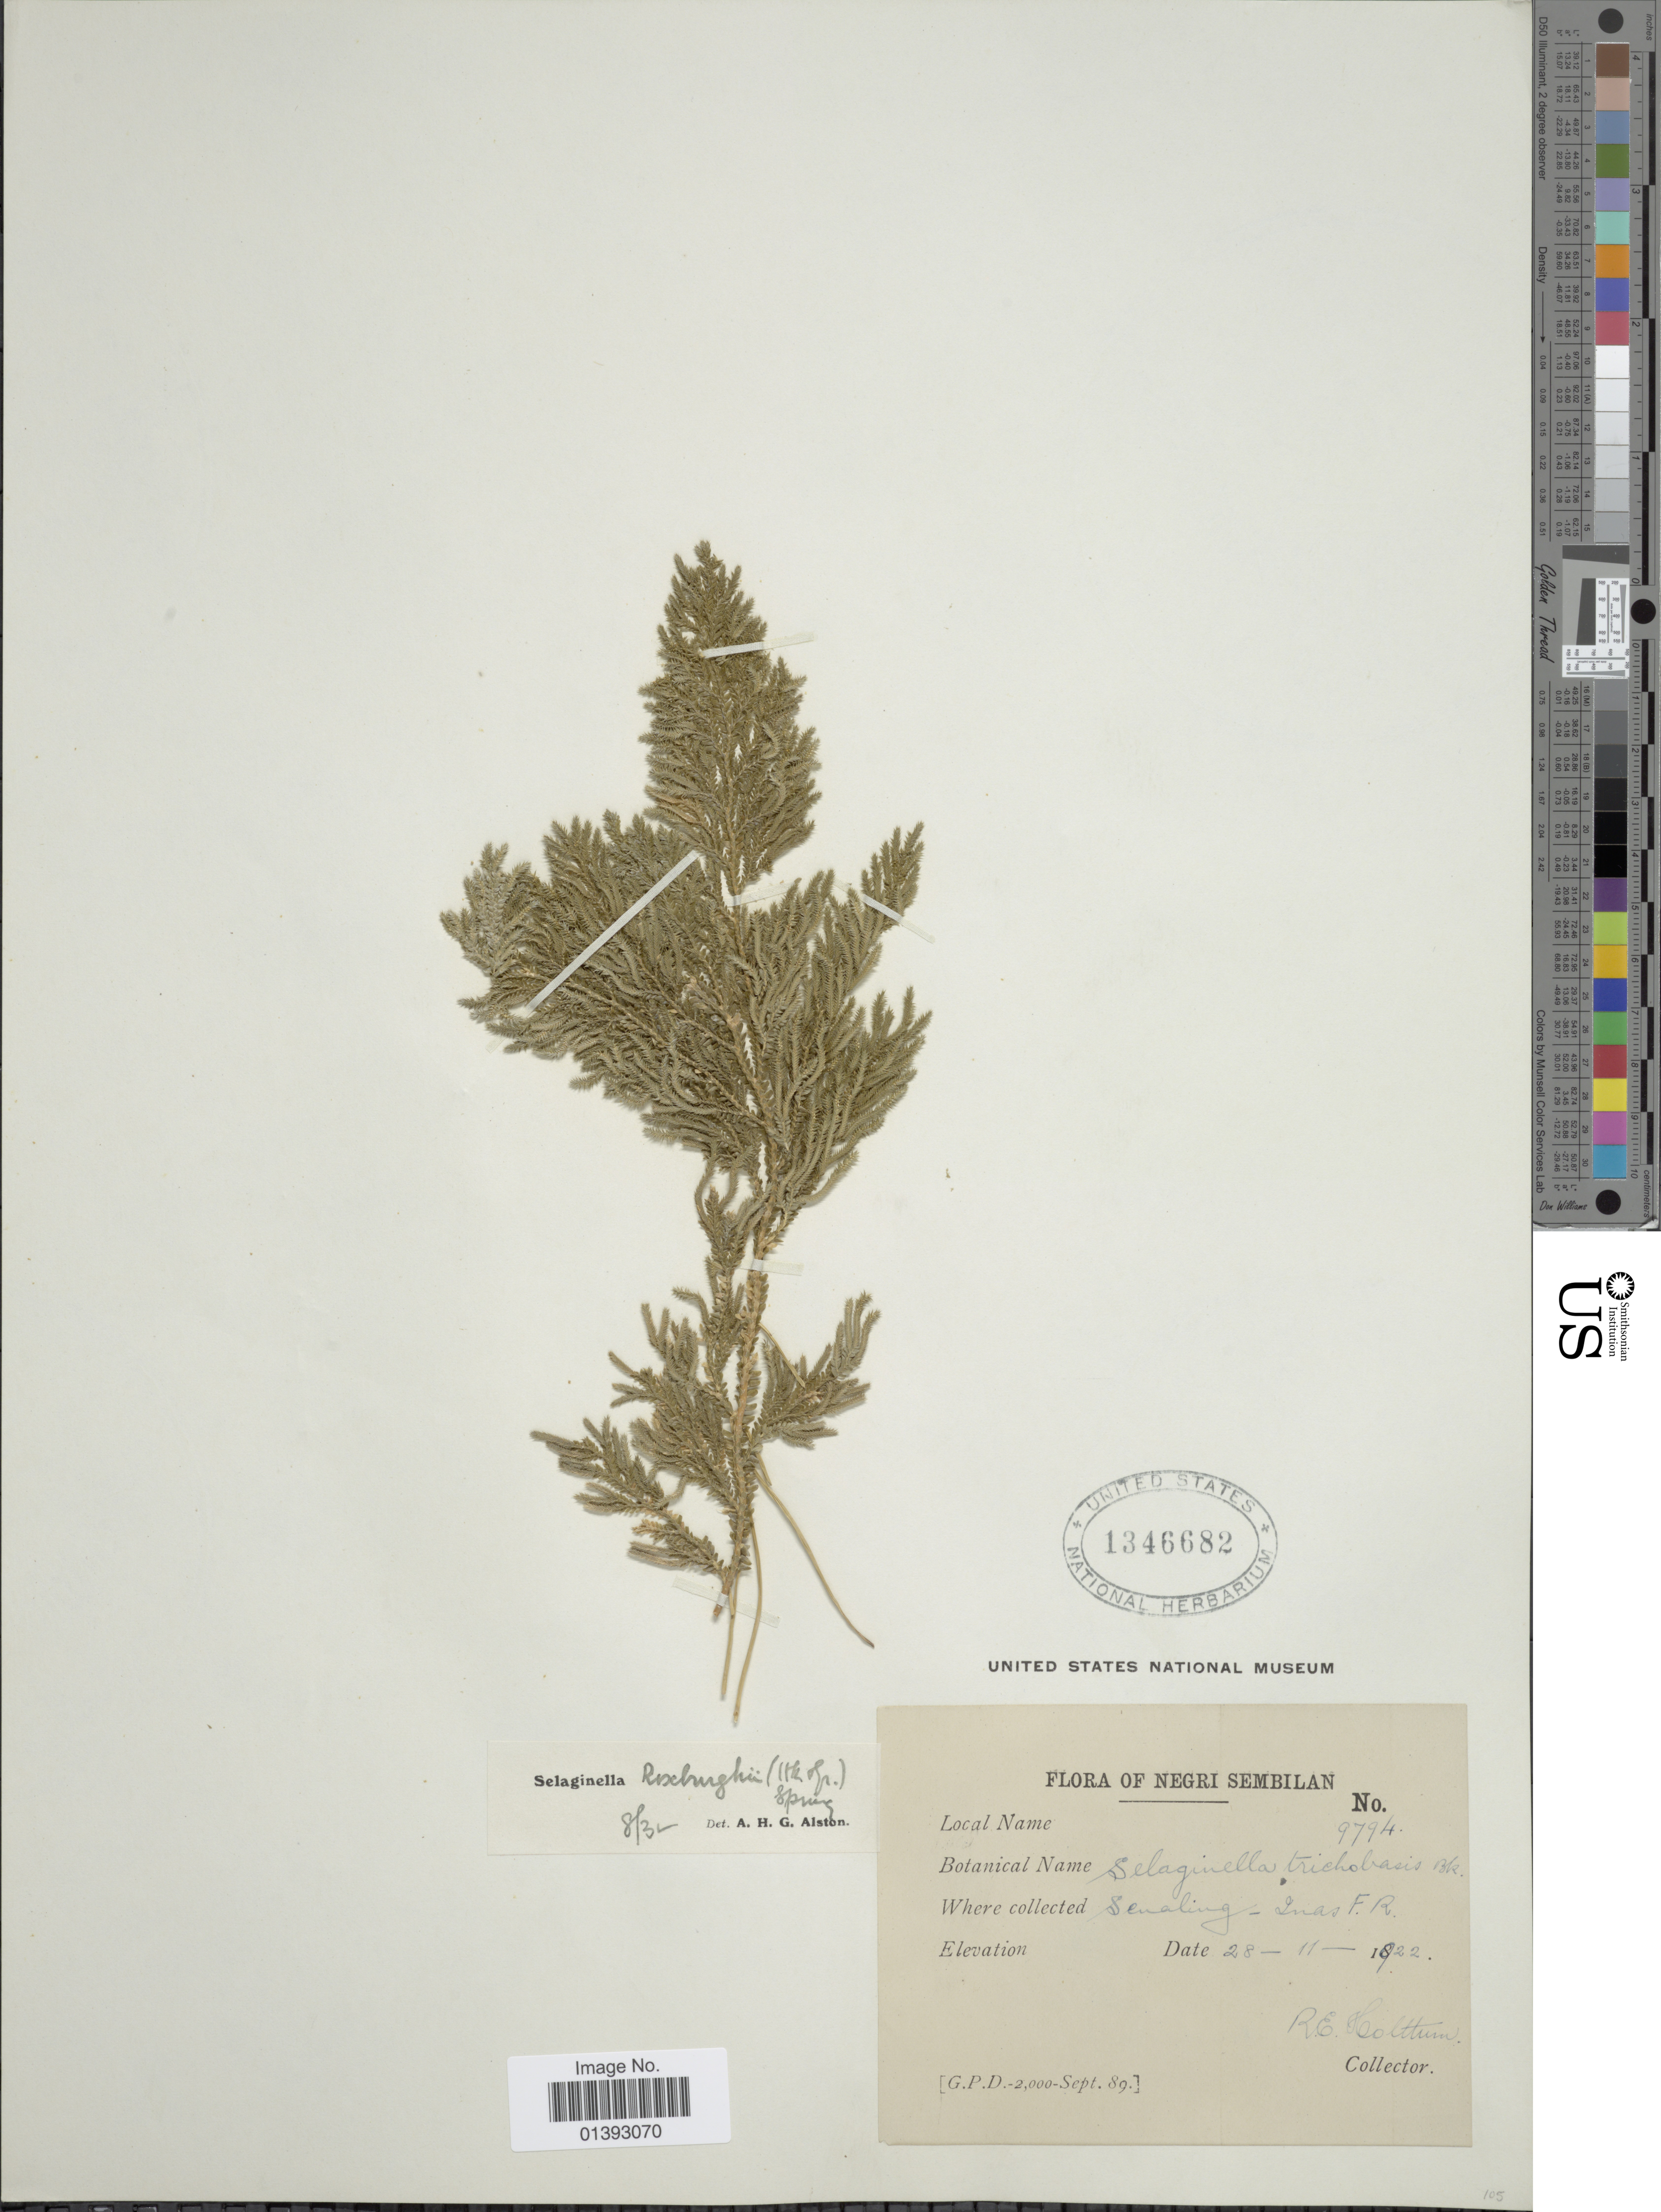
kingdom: Plantae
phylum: Tracheophyta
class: Lycopodiopsida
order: Selaginellales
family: Selaginellaceae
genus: Selaginella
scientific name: Selaginella roxburghii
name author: (Hook. & Grev.) Spring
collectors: R. E. Holttum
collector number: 9794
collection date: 1922-11-28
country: Malaysia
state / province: Negeri Sembilan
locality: Sebakubg-Inas F. R.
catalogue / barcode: US 1346682